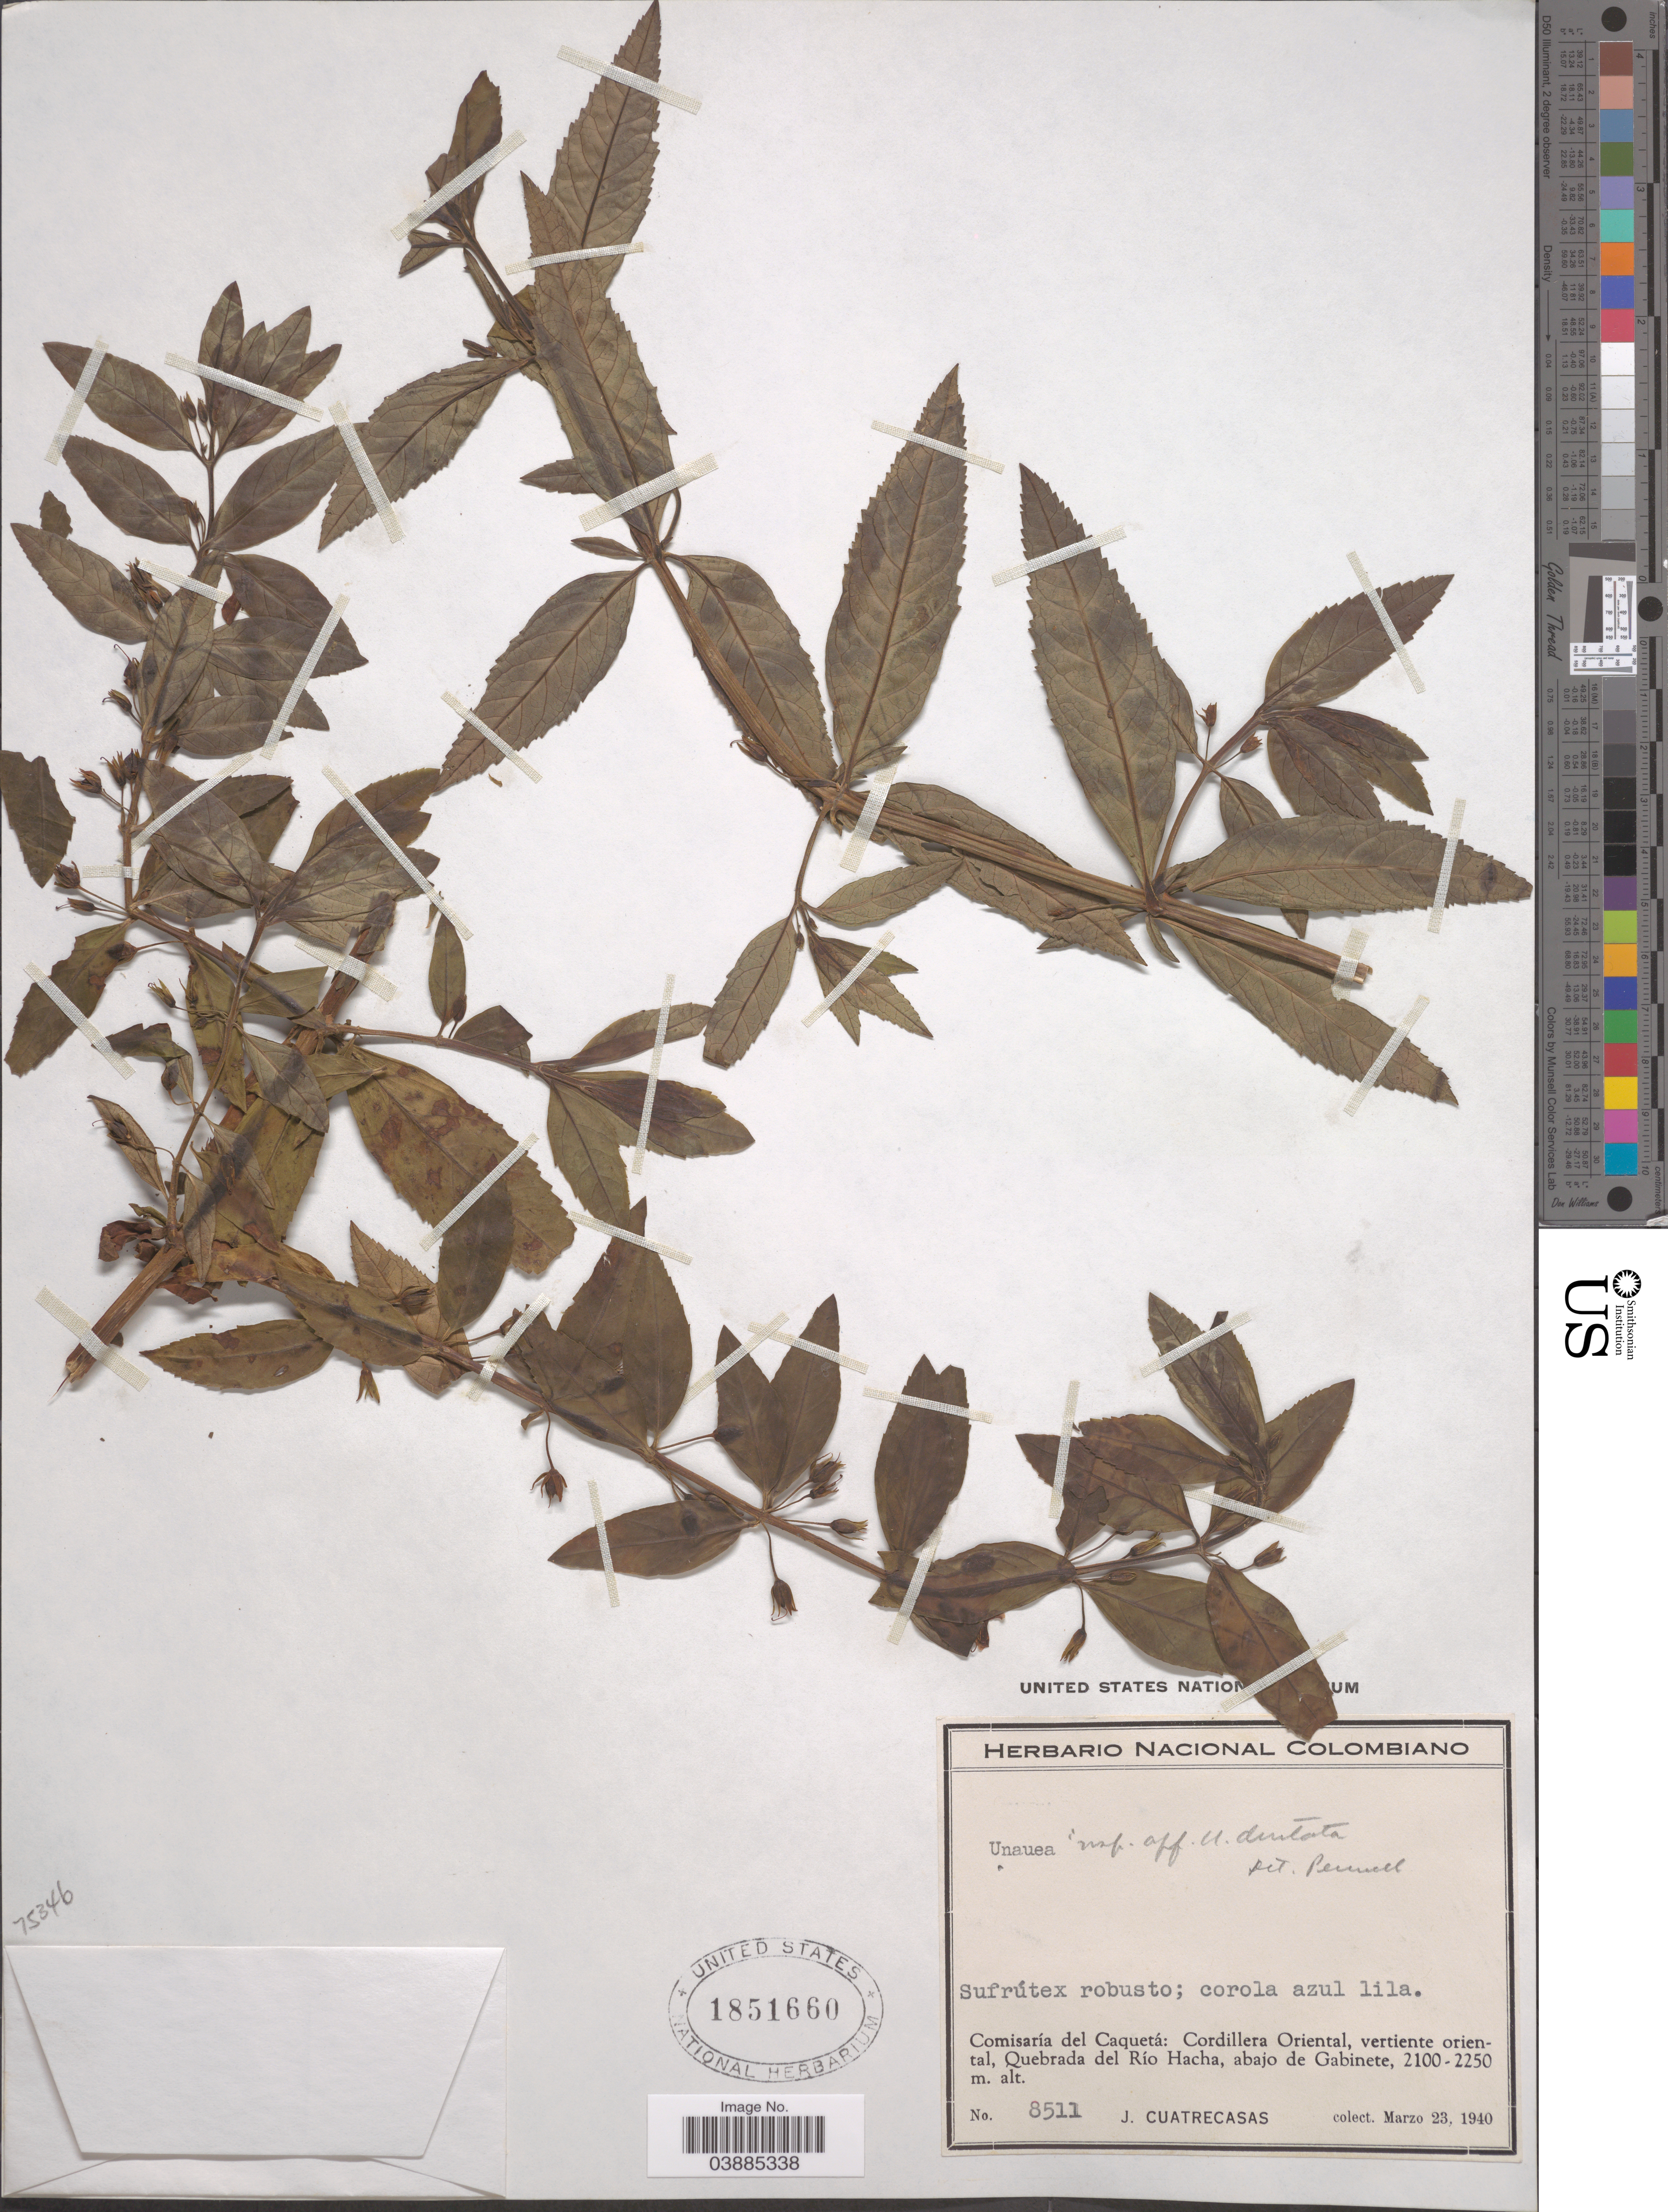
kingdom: Plantae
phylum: Tracheophyta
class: Magnoliopsida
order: Lamiales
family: Plantaginaceae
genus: Unanuea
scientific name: Unanuea dentata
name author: (Minod) Pennell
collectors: J. Cuatrecasas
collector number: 8511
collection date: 1940-03-23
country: Colombia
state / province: Caquetá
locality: Comisaría del Caquetá: Cordillera Oriental, vertiente oriental, Quebrada del Río Hacha, abajo de Gabinete.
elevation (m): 2100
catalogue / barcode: US 1851660